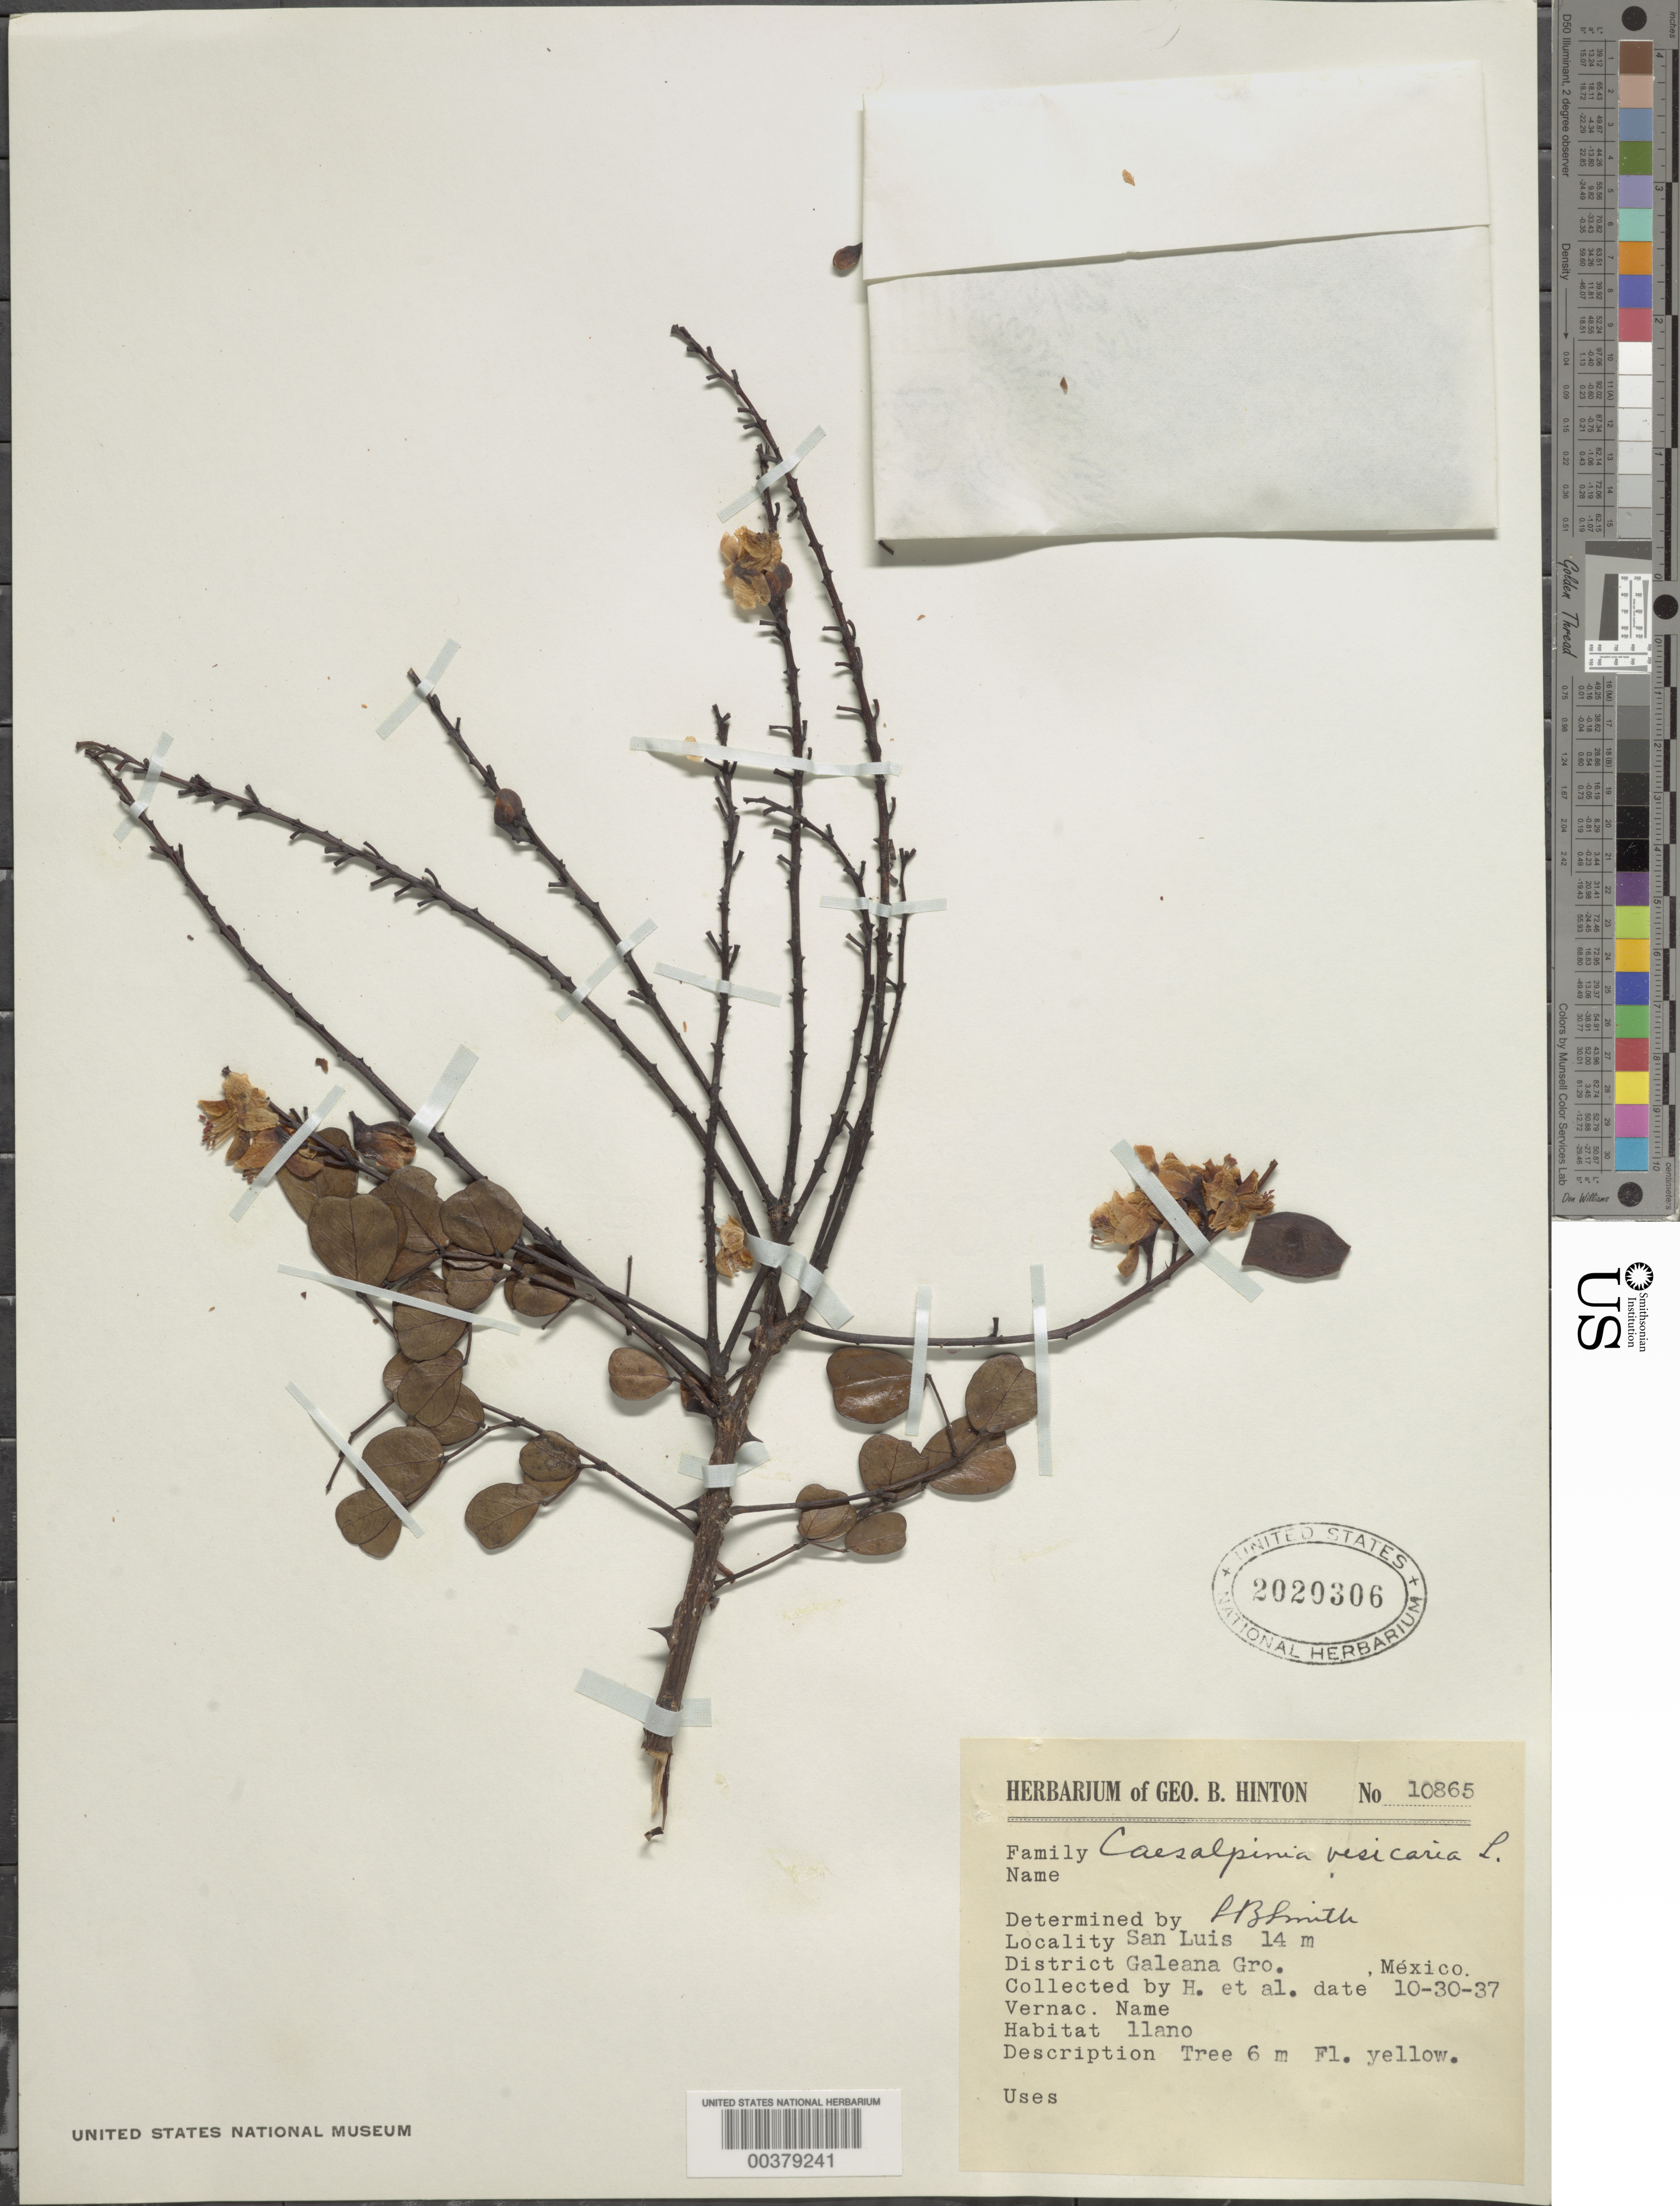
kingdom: Plantae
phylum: Tracheophyta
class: Magnoliopsida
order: Fabales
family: Fabaceae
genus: Tara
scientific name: Tara vesicaria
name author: (L.) Molinari et al.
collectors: G. B. Hinton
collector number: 10865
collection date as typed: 30 Oct 1937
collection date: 1937-10-30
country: Mexico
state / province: Guerrero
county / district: Tecpan De Galeana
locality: Galeana mun. (?), San Luis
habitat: Llano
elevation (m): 14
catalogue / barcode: US 2020306